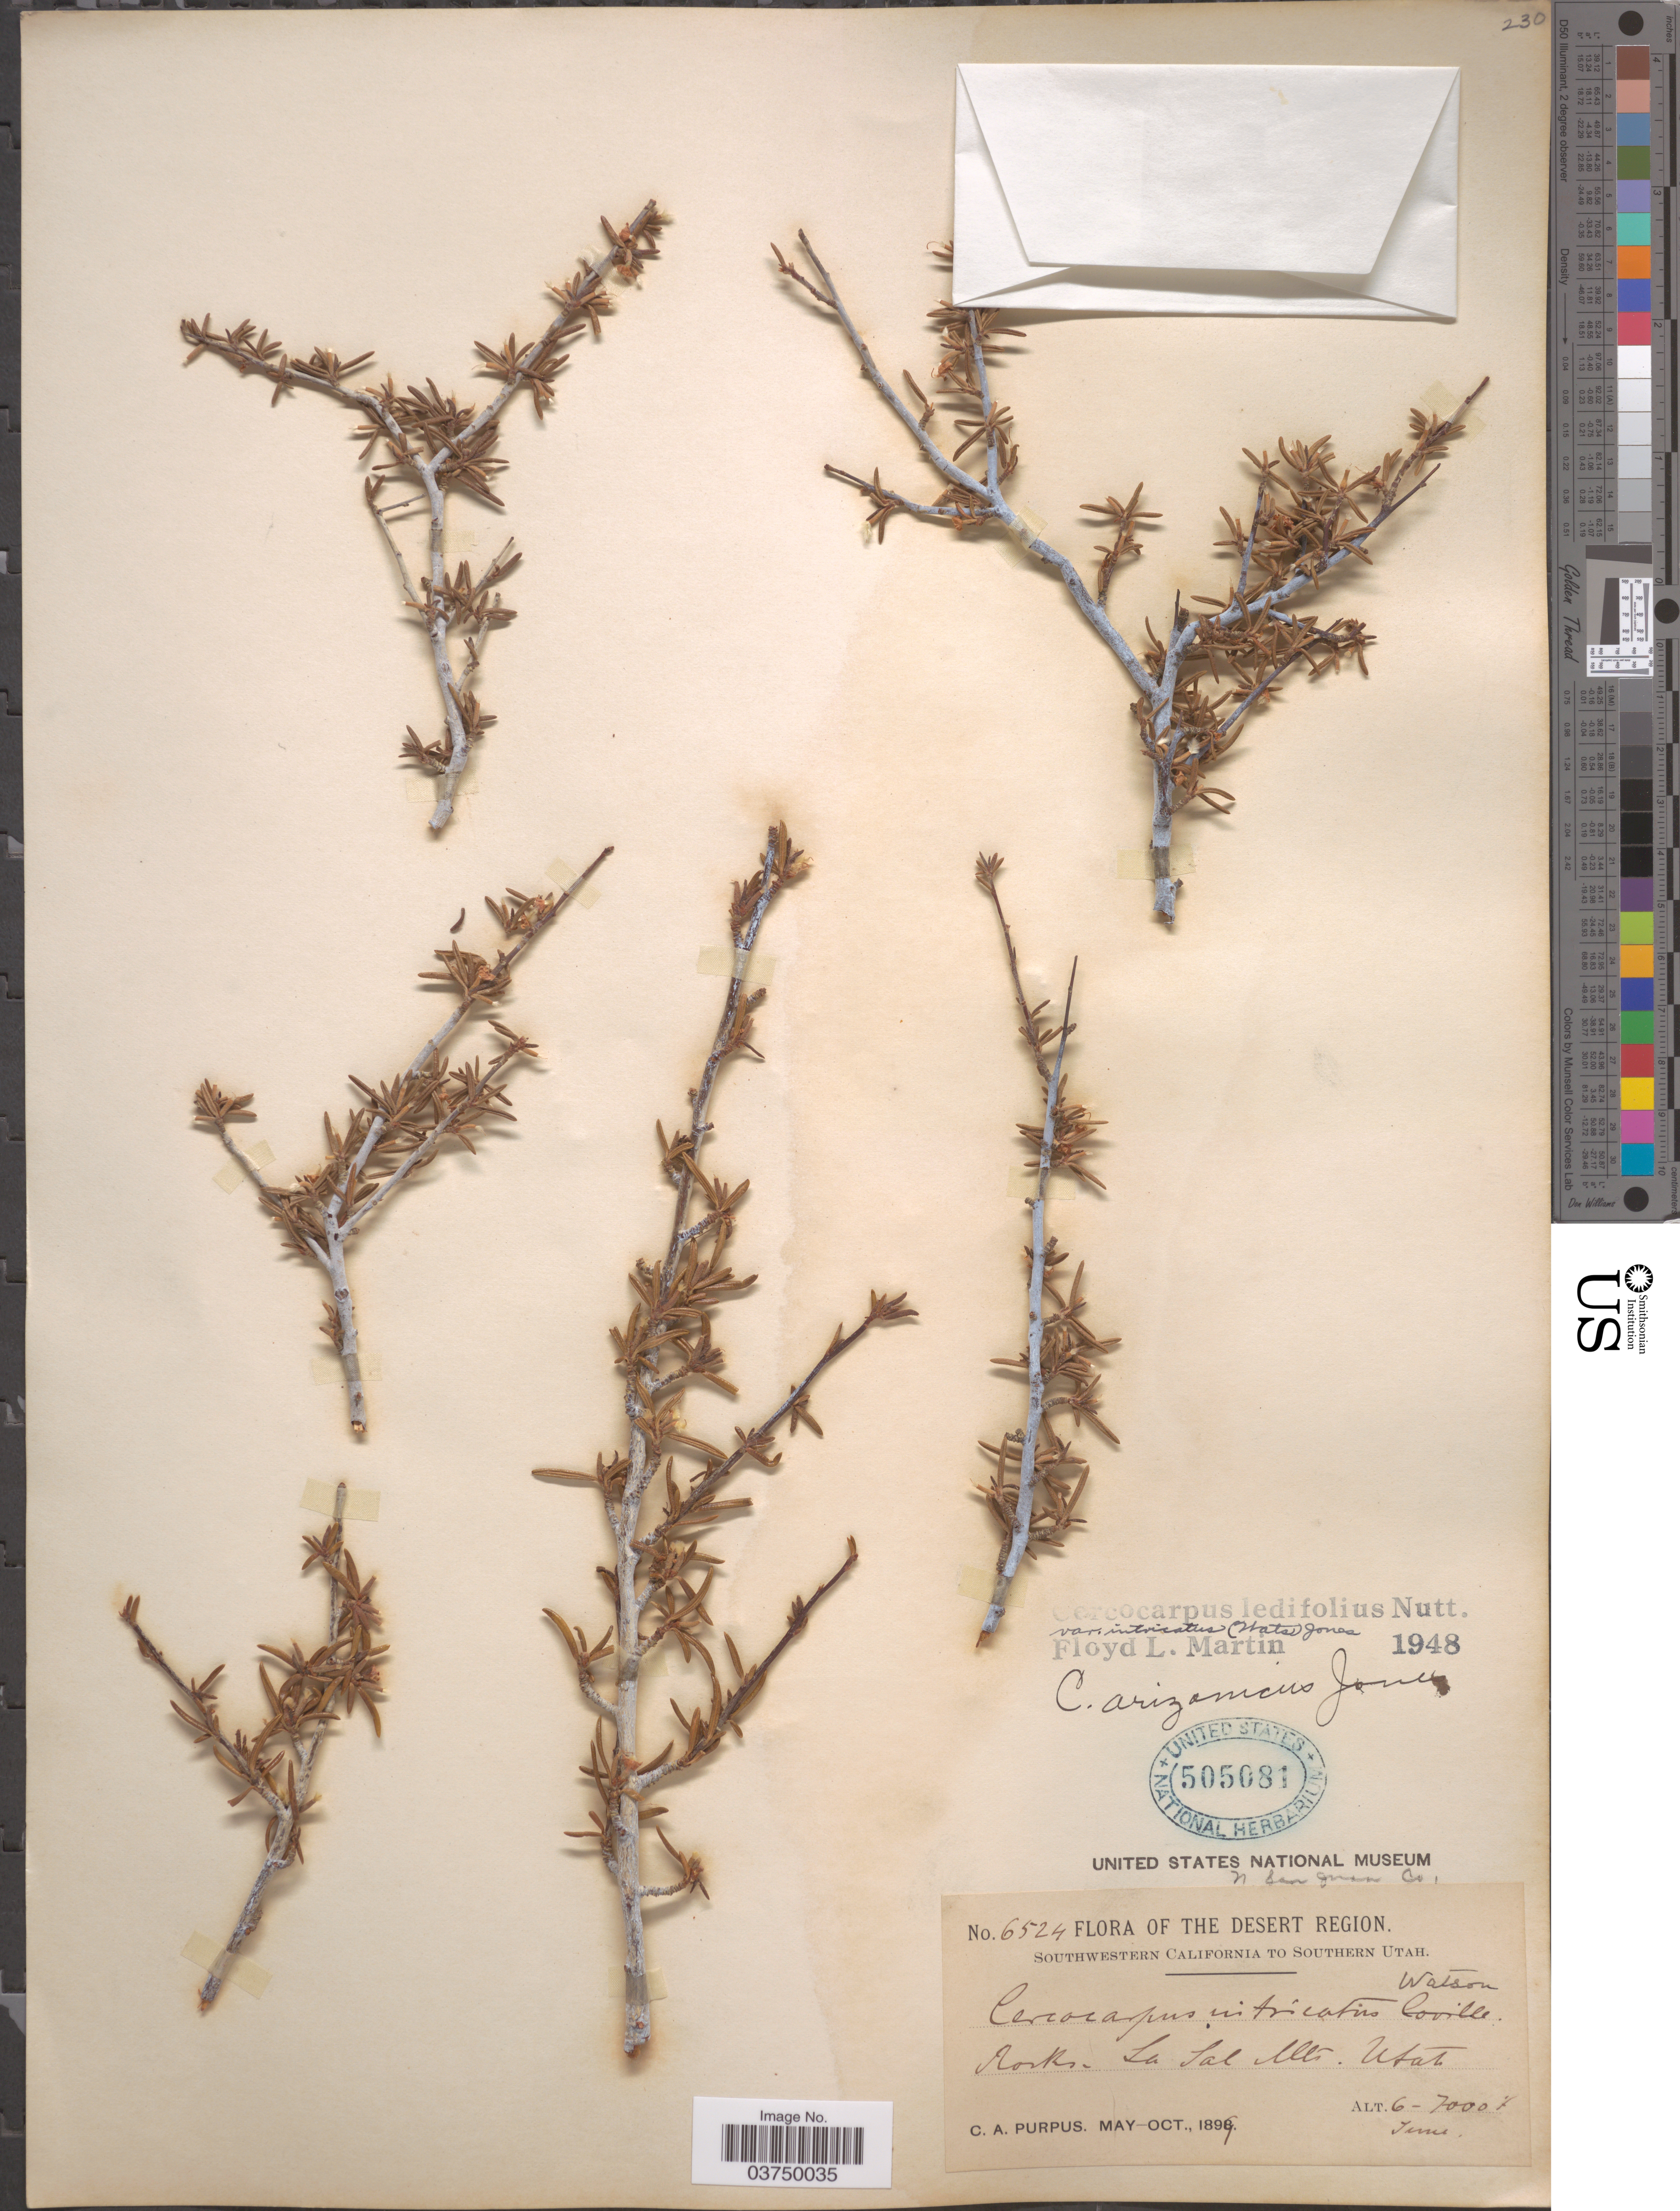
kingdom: Plantae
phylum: Tracheophyta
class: Magnoliopsida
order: Rosales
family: Rosaceae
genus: Cercocarpus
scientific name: Cercocarpus ledifolius var. intricatus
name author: Nutt.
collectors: C. A. Purpus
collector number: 6524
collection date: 1899-06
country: United States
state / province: Utah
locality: The Desert Region. La Sal Mts. N. San Juan Co.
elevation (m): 1829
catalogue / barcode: US 505081